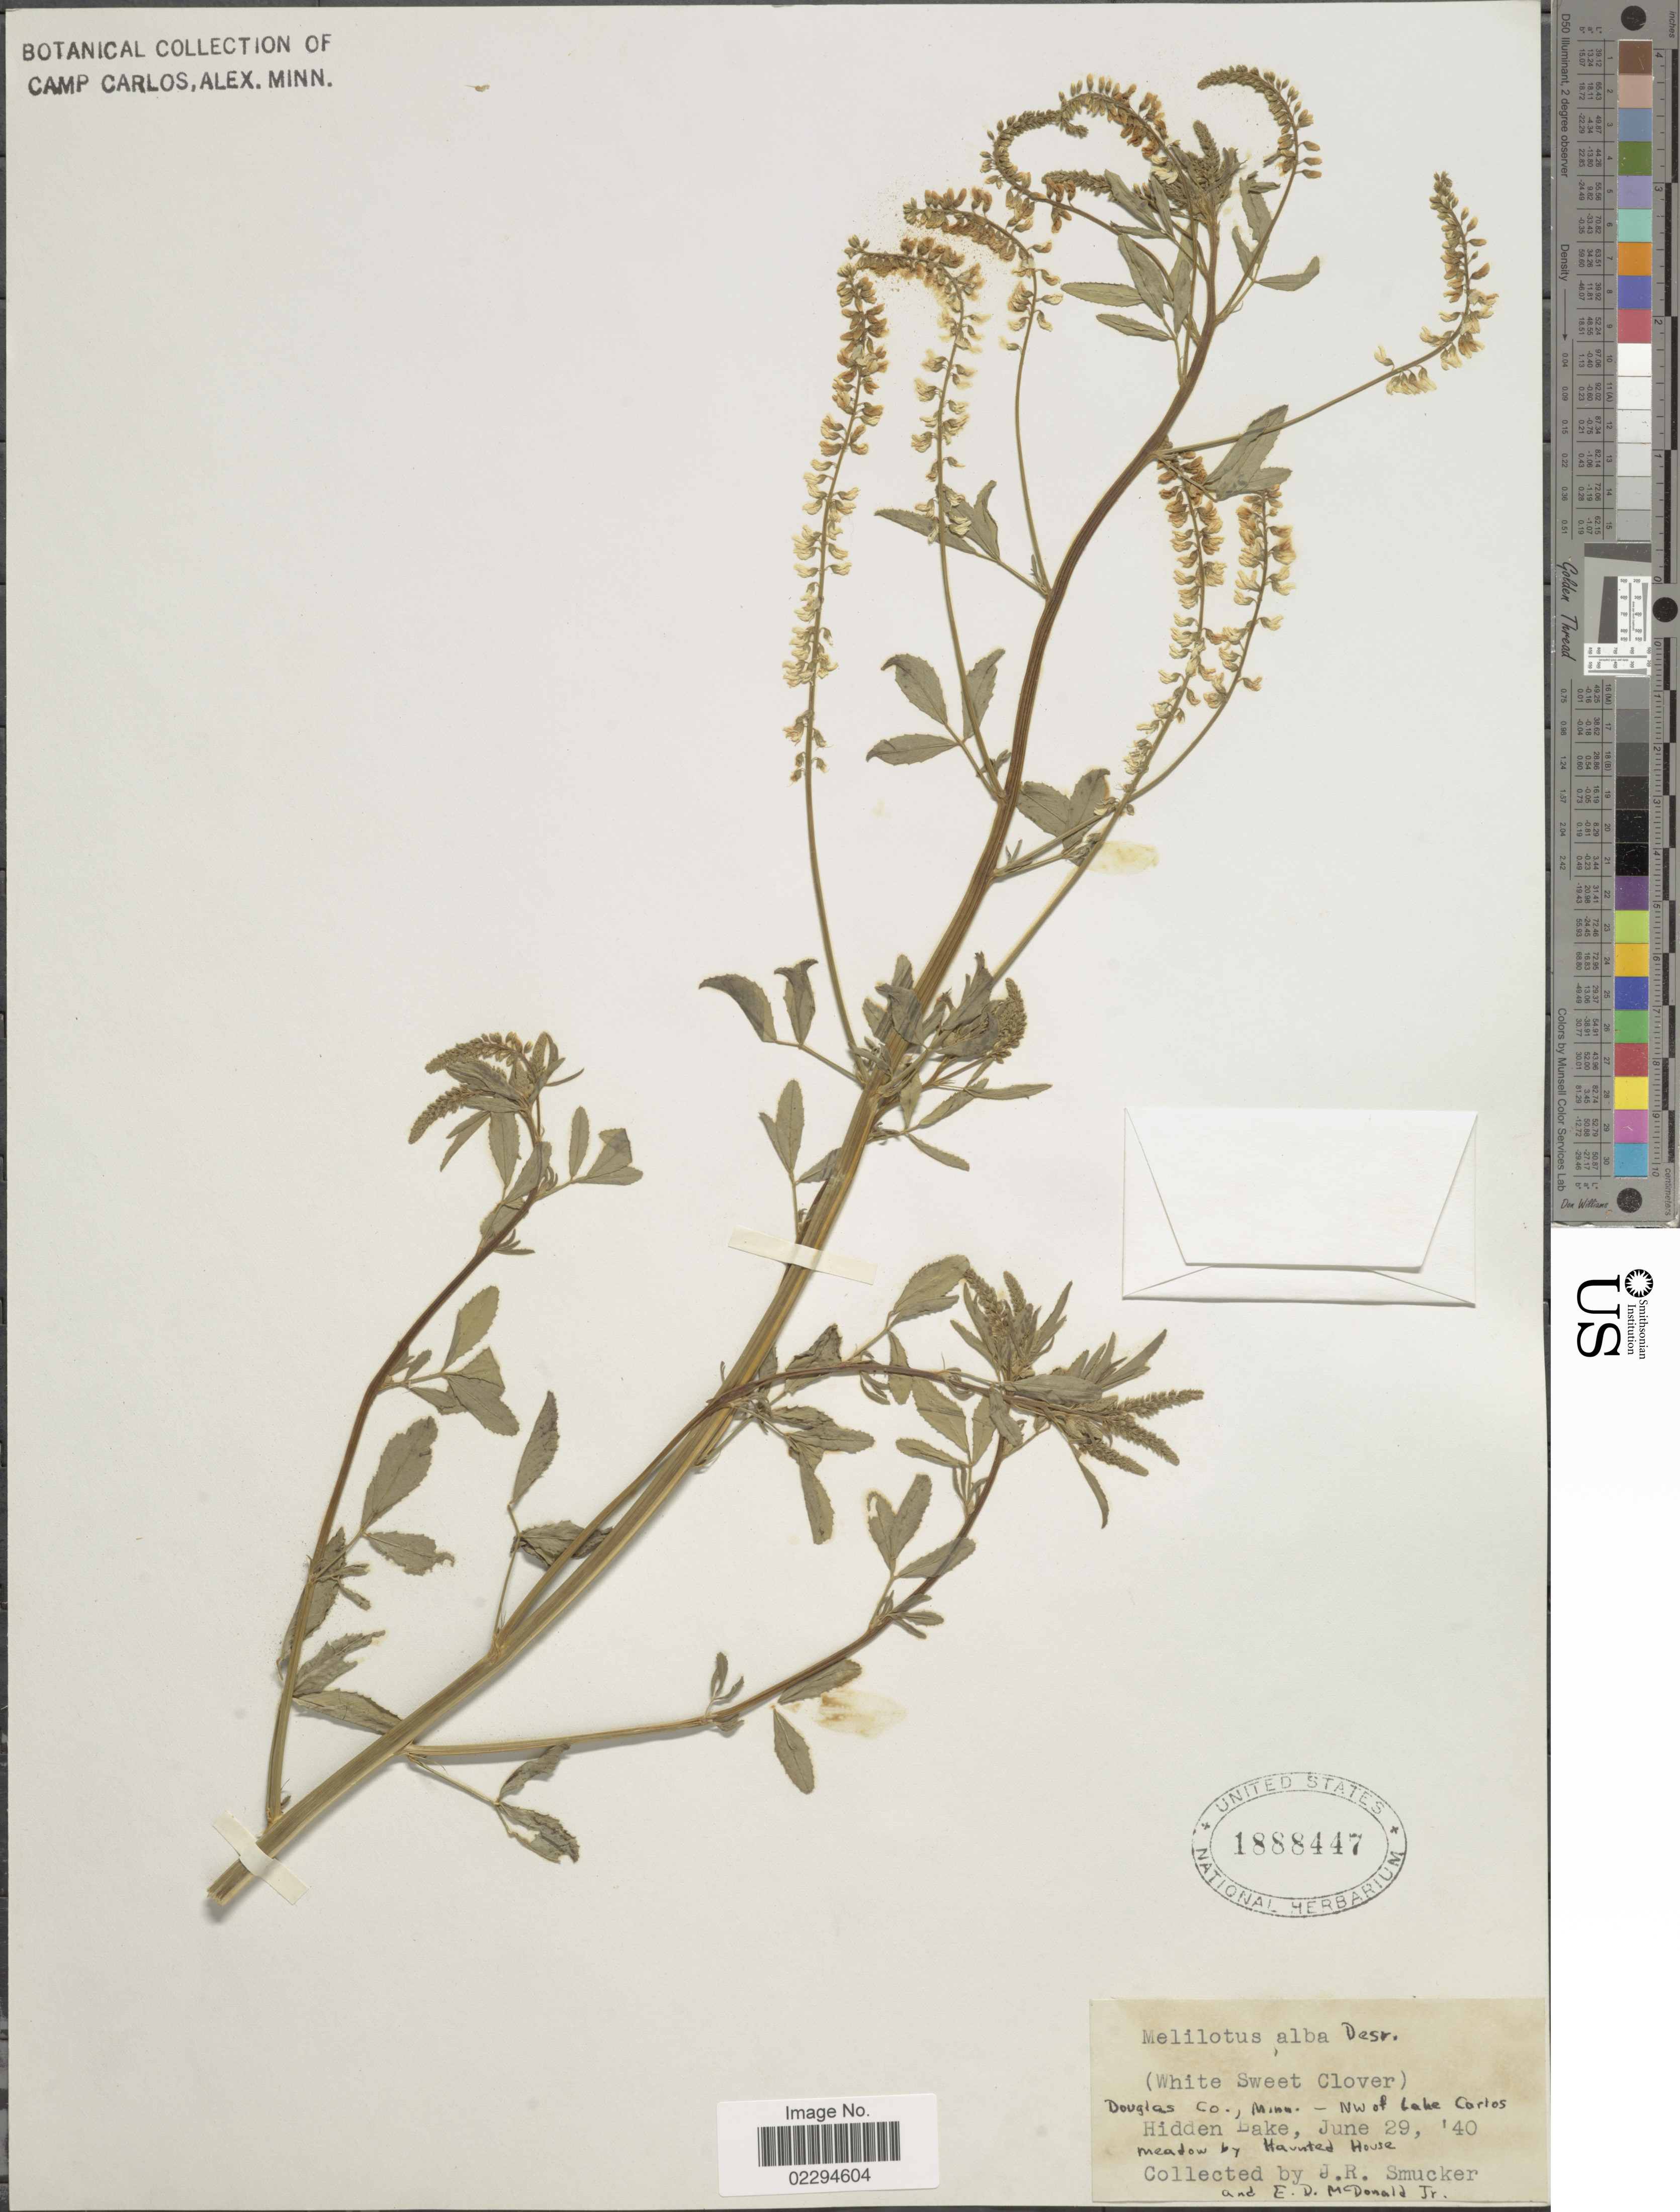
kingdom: Plantae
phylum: Tracheophyta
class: Magnoliopsida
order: Fabales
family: Fabaceae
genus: Melilotus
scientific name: Melilotus albus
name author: Medik.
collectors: J. Smucker & E. D. McDonald Jr.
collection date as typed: Transcribed d/m/y: 29/6/40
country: United States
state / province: Minnesota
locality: Douglas Co. NW of Lake Carlos. Hidden Lake. Meadow by Haunted House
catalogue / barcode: US 1888447